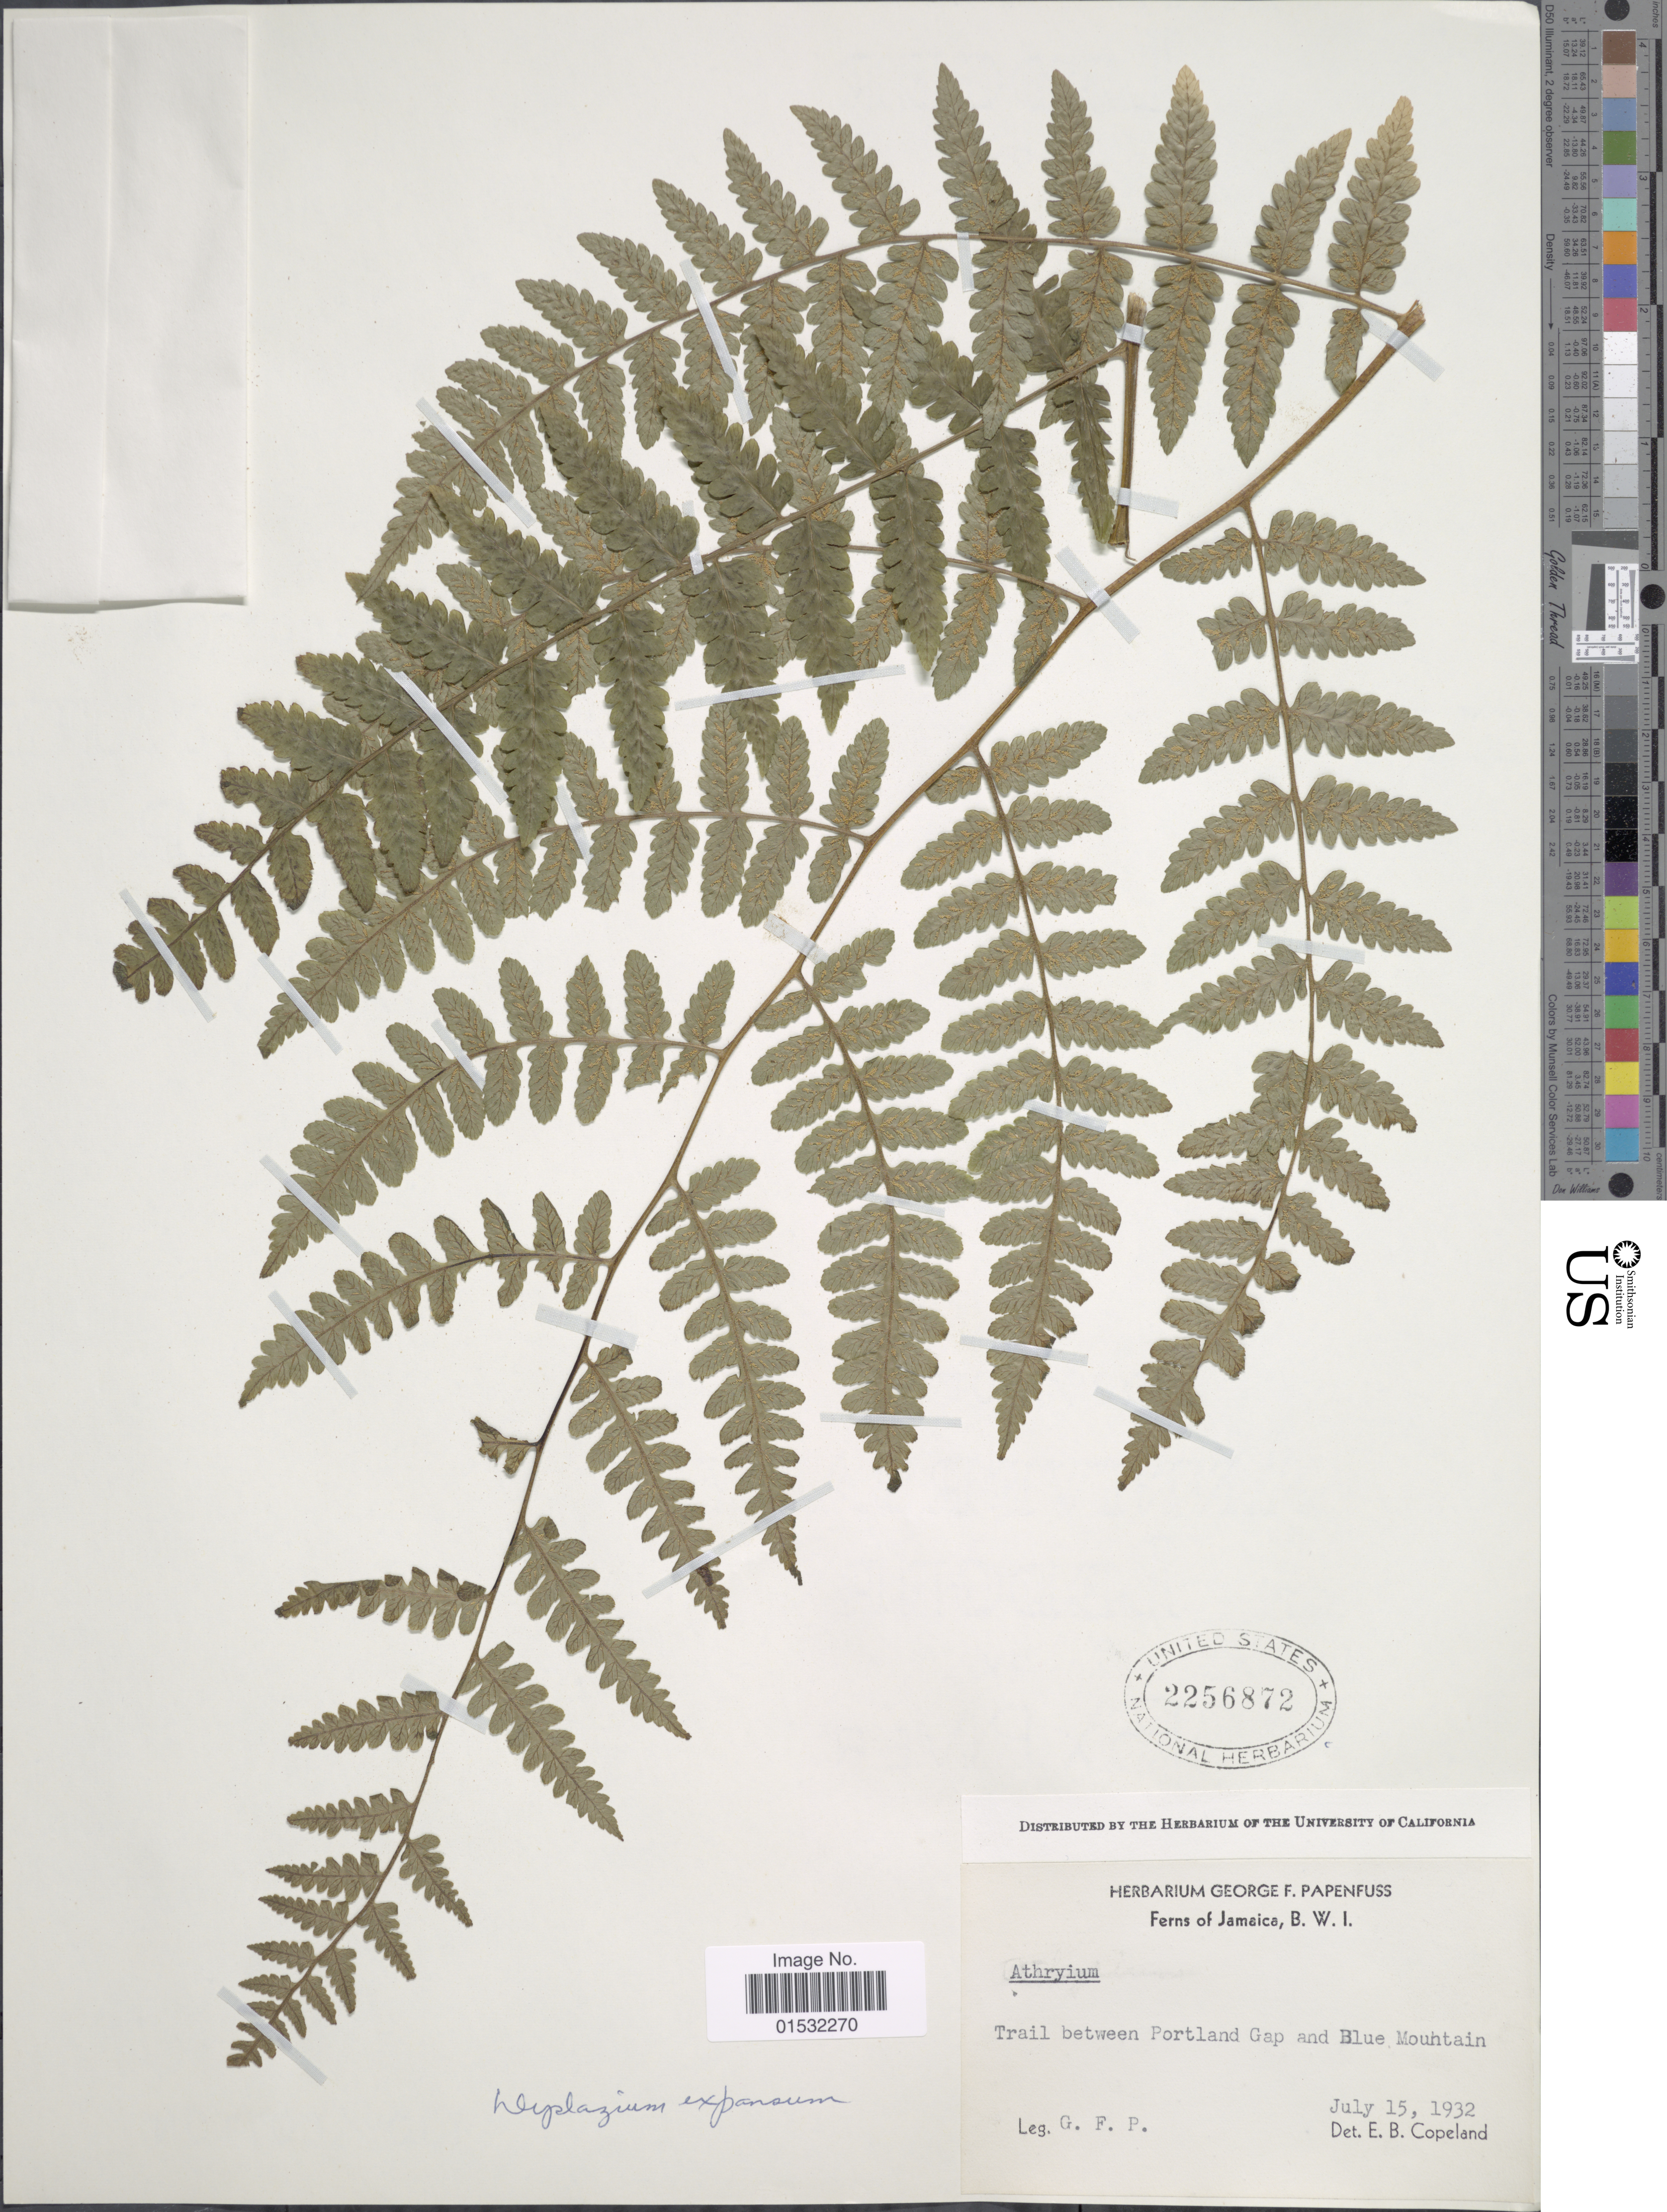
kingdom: Plantae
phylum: Tracheophyta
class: Polypodiopsida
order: Polypodiales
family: Athyriaceae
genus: Diplazium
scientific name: Diplazium expansum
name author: Willd.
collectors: G. Papenfuss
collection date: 1932-07-15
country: Jamaica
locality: B. W. I. Trail between Portland Gap and Blue Mountain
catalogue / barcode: US 2256872